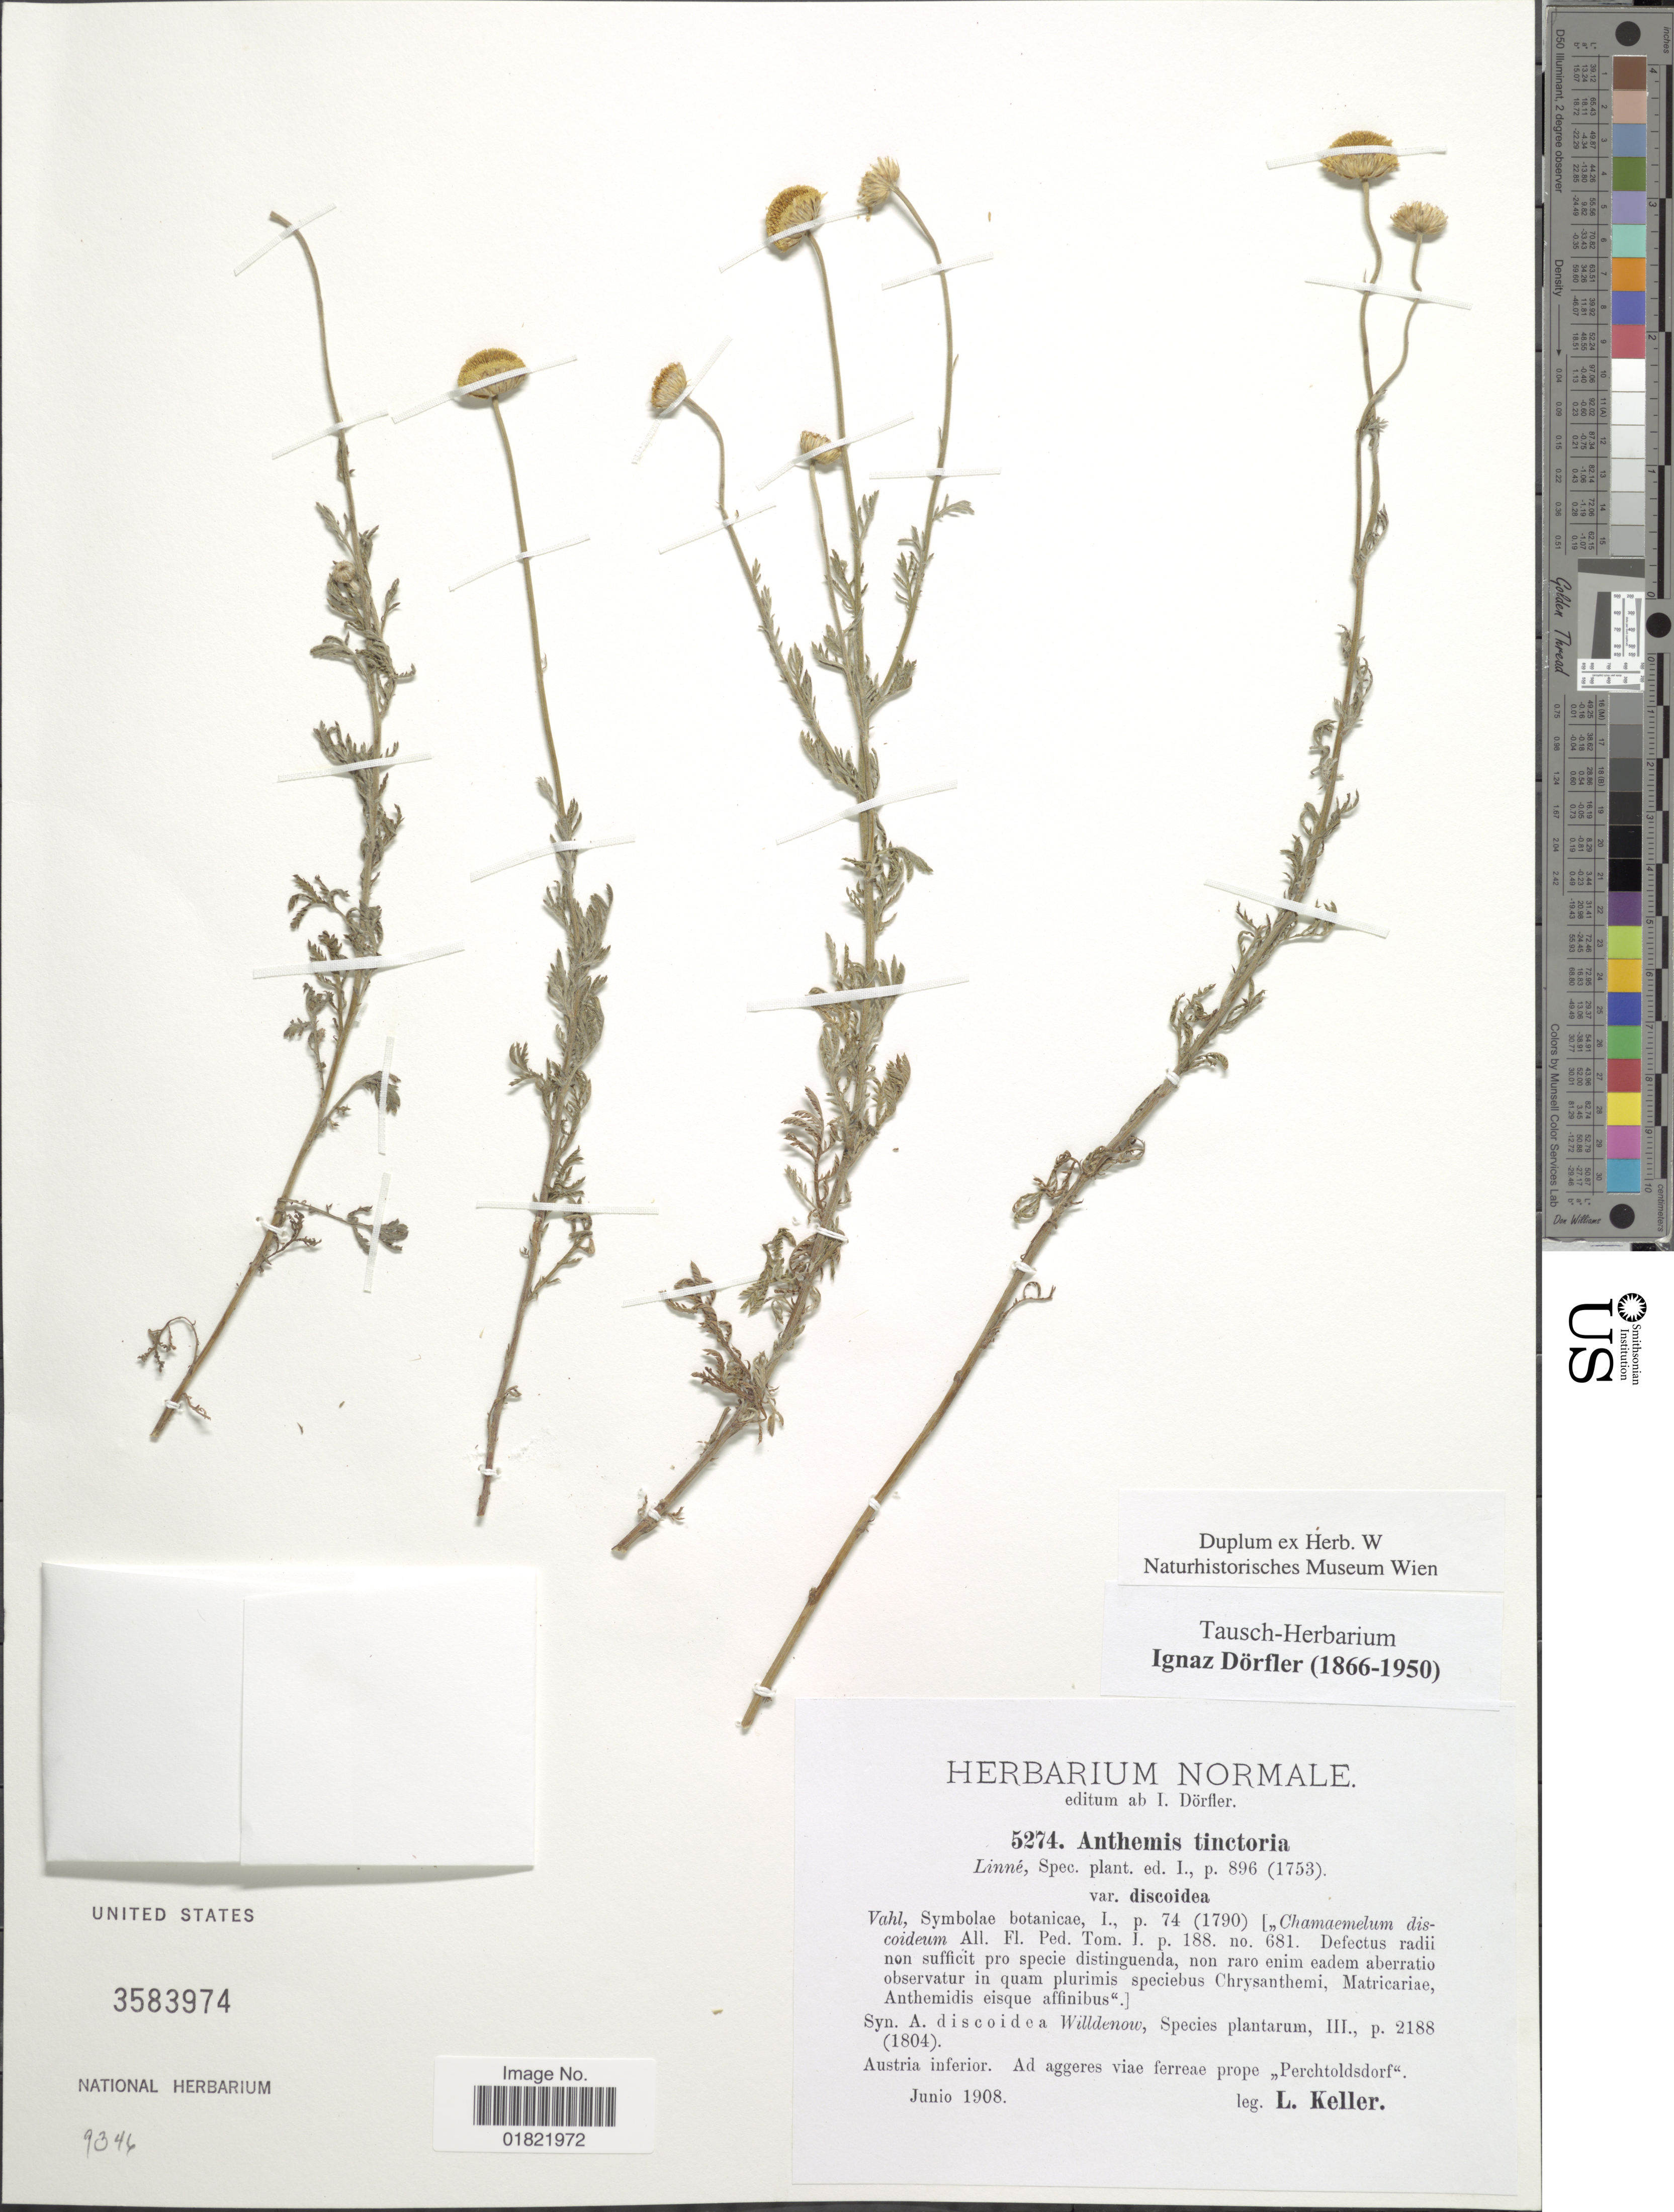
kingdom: Plantae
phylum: Tracheophyta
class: Magnoliopsida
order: Asterales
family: Asteraceae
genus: Anthemis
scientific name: Anthemis tinctoria var. pallida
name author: DC.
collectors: L. F. Keller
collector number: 5274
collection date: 1908-06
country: Austria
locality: Ad aggeres viae ferreae prope "Perchtoldsdorf"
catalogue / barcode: US 3583974